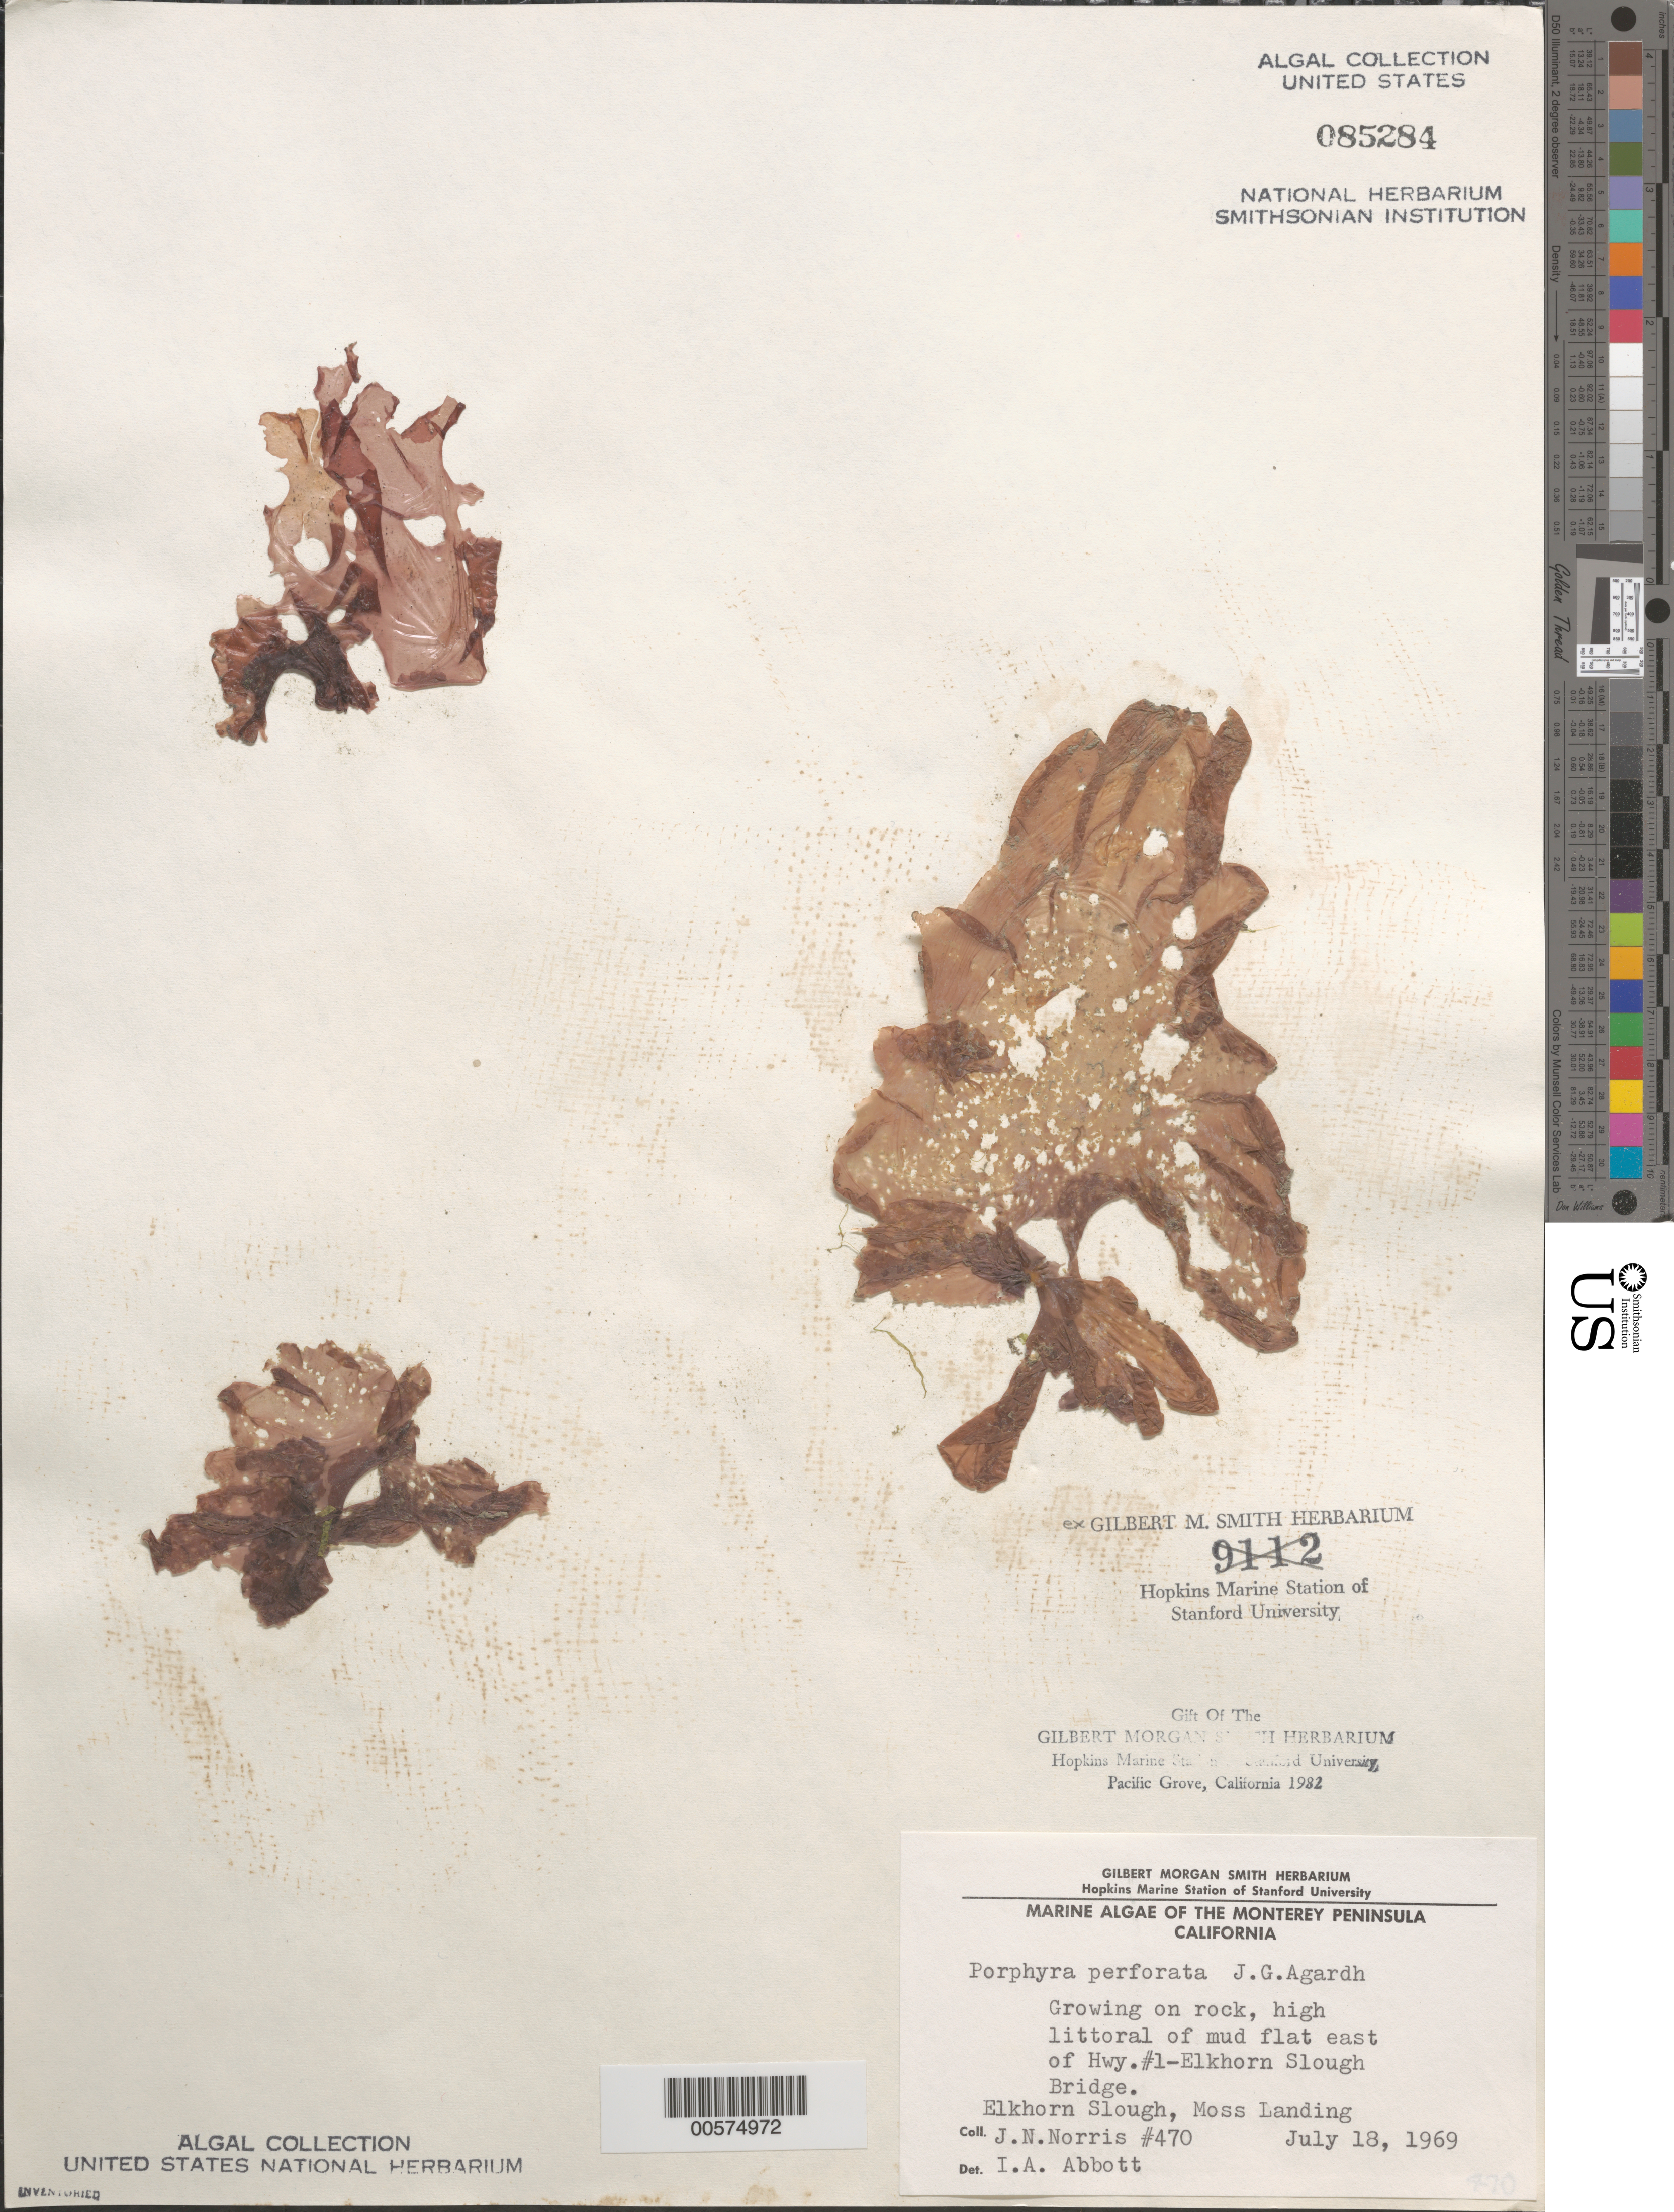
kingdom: Plantae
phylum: Rhodophyta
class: Bangiophyceae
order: Bangiales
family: Bangiaceae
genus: Pyropia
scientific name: Pyropia perforata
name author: (J. Agardh) S.C. Lindstrom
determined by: Algae name updating Project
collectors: J. N. Norris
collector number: JN-470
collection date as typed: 18 Jul 1969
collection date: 1969-07-18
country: United States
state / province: California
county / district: Monterey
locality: Elkhorn Slough, Moss Landing, east of Highway 1-Elkhorn Slough Bridge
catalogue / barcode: US 85284